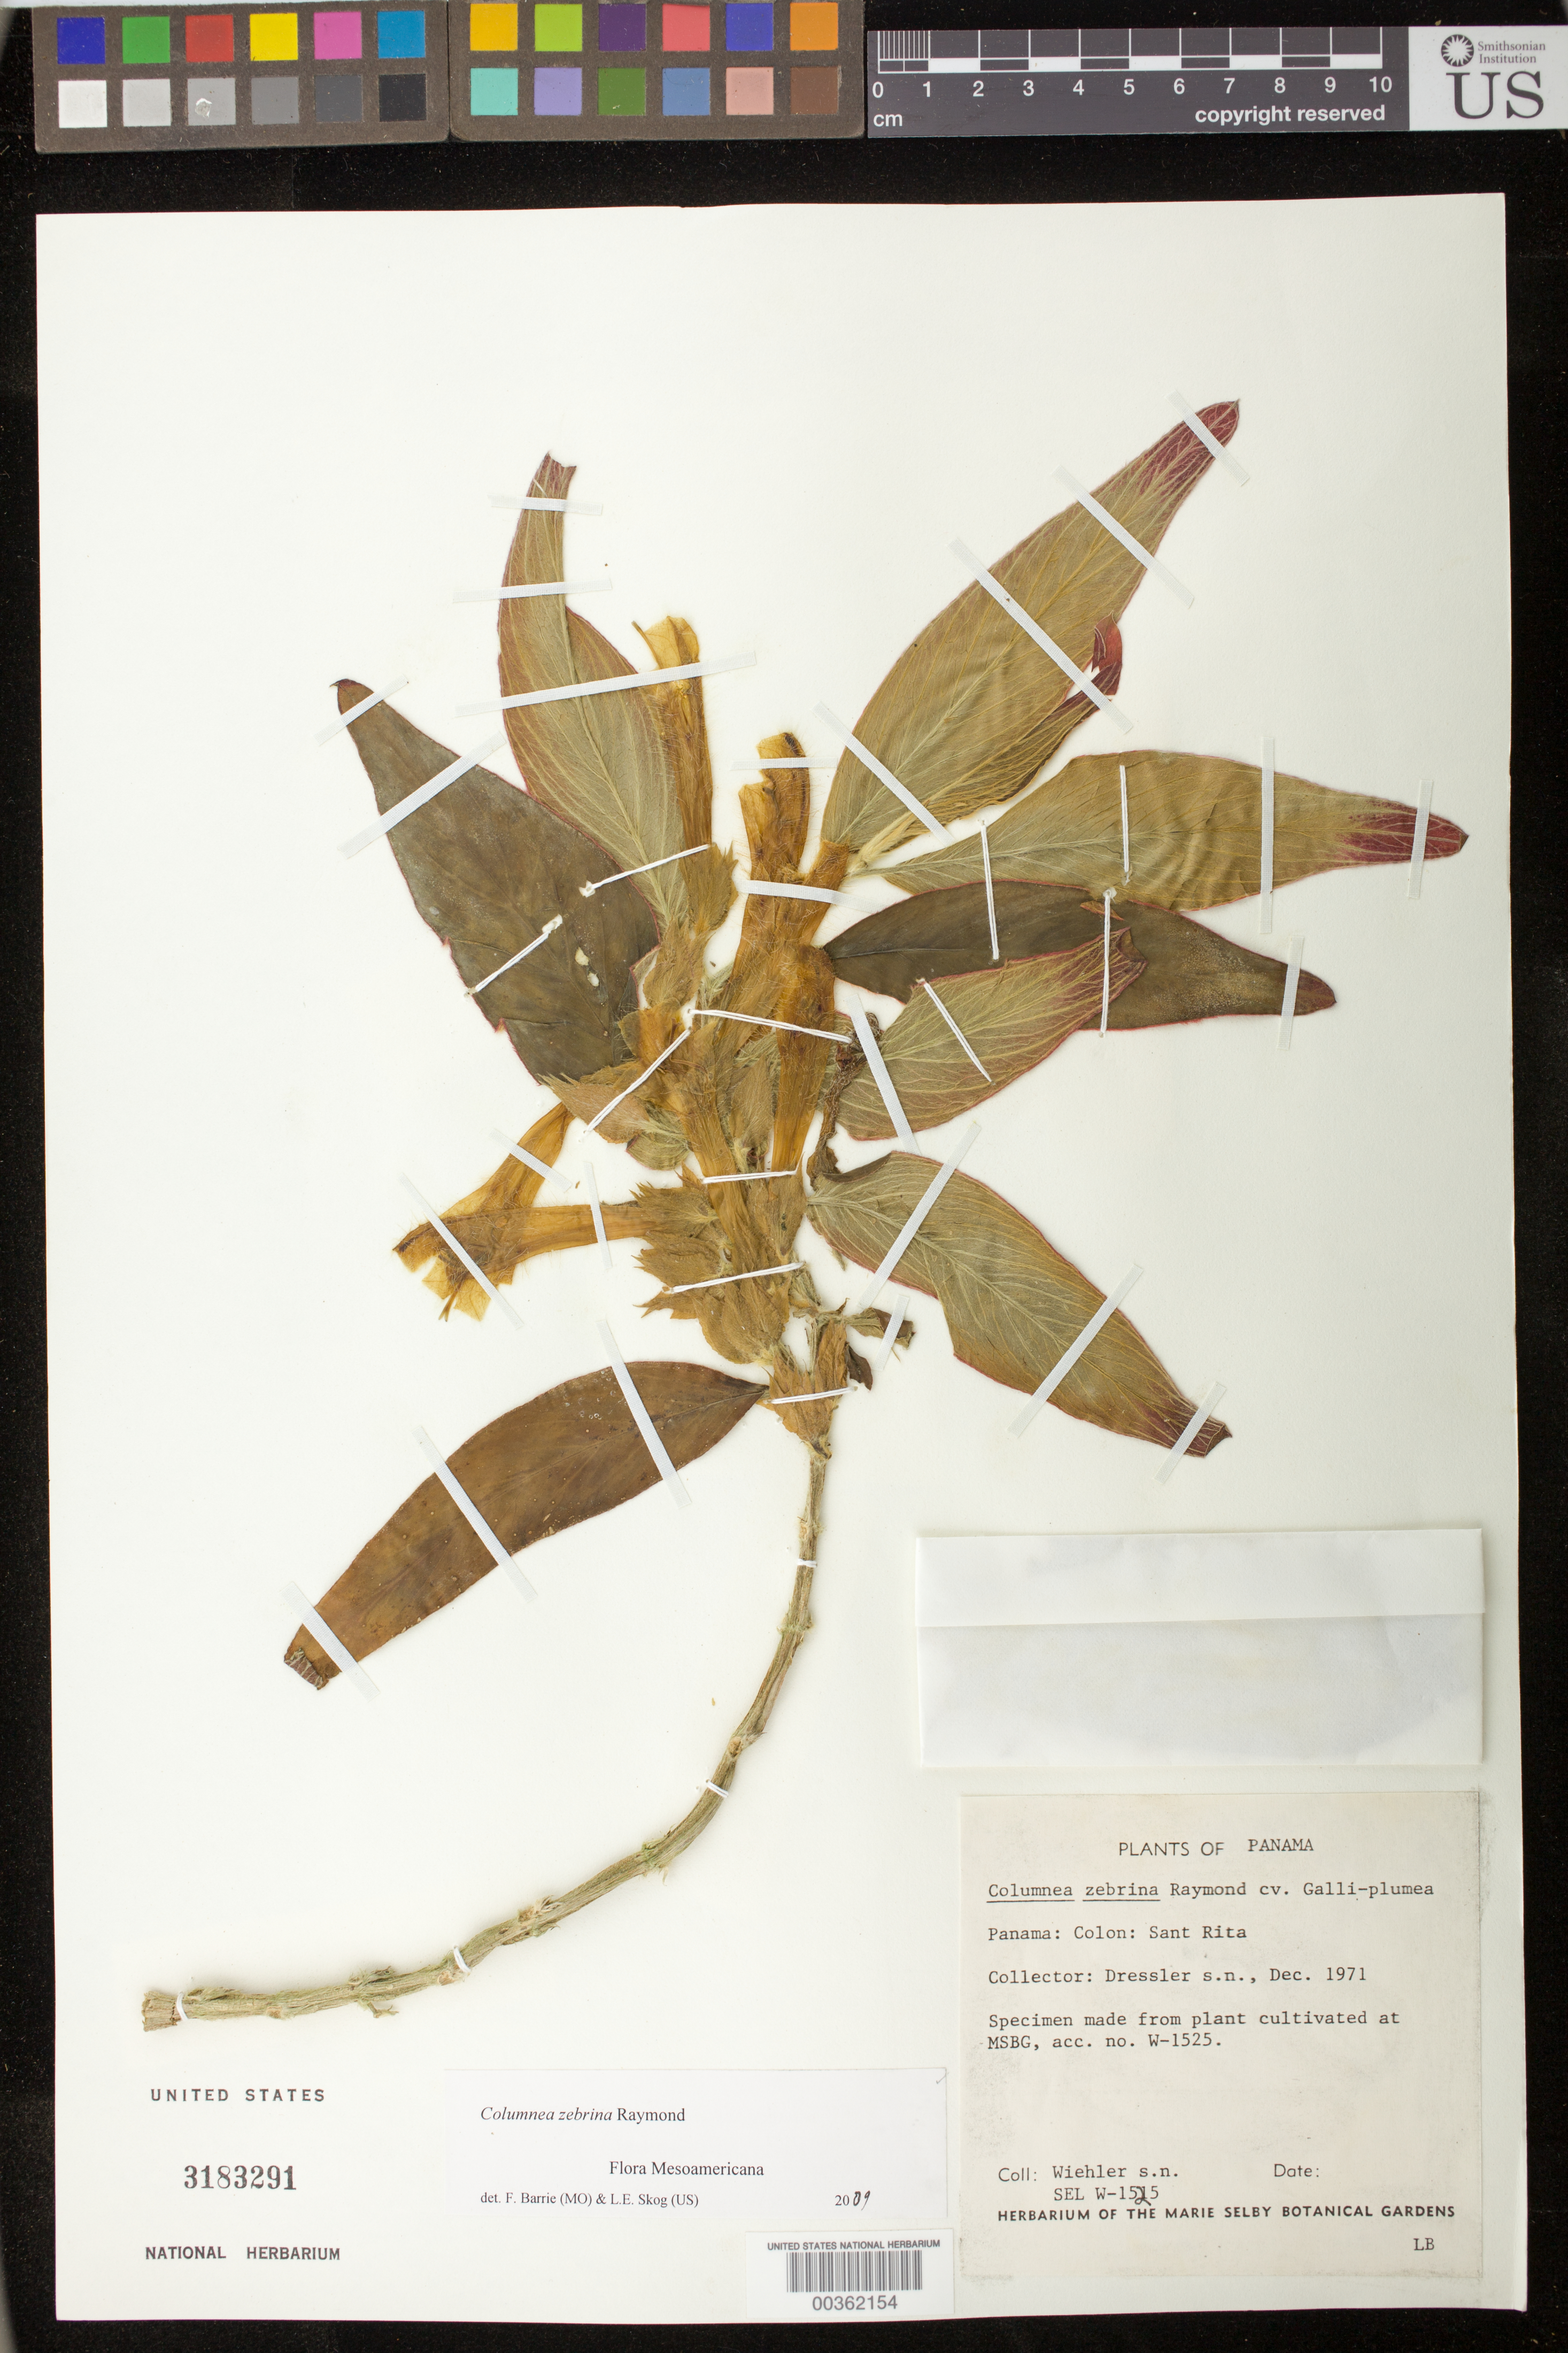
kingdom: Plantae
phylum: Tracheophyta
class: Magnoliopsida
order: Lamiales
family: Gesneriaceae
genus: Columnea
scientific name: Columnea zebrina 'Galli-Plumea'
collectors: H. J. Wiehler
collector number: s.n. [W-1525]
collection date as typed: Dec 1971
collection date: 1971-12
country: Panama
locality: Panama: Sant Rita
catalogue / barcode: US 3183291